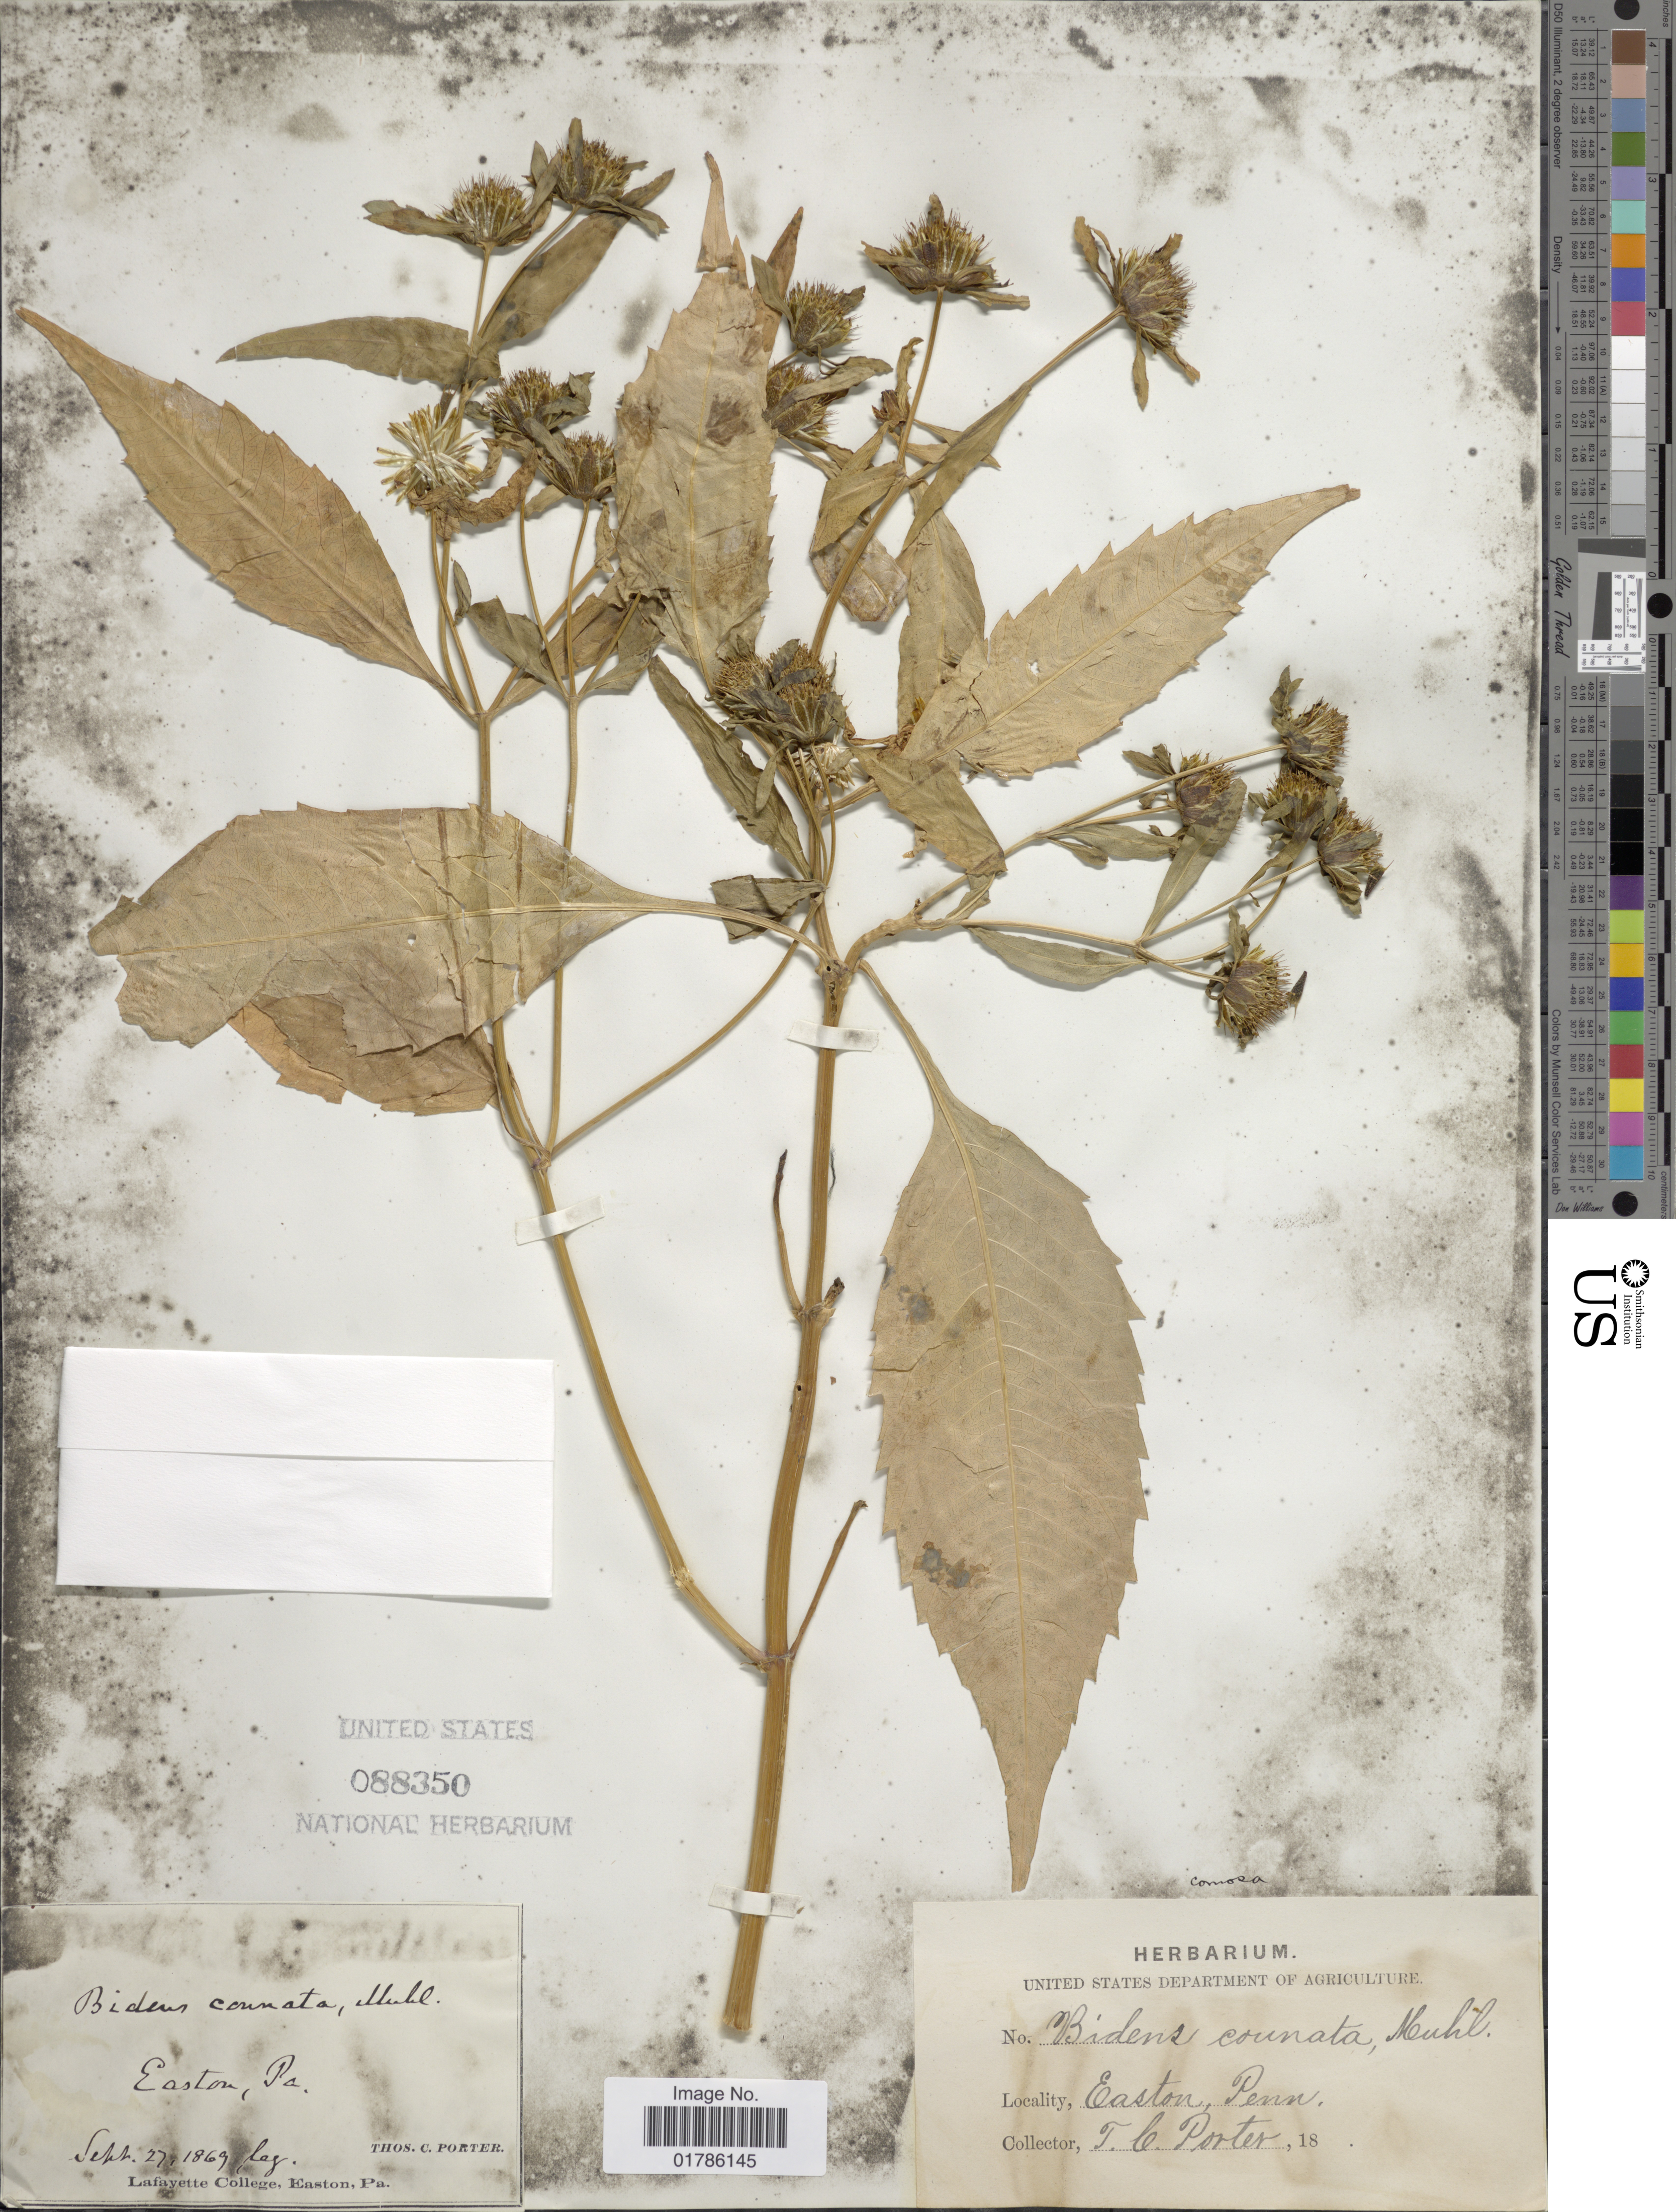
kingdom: Plantae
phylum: Tracheophyta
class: Magnoliopsida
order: Asterales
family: Asteraceae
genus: Bidens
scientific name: Bidens connata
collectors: T. C. Porter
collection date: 1869-09-27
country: United States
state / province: Pennsylvania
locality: Easton, Penn.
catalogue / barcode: US 88350